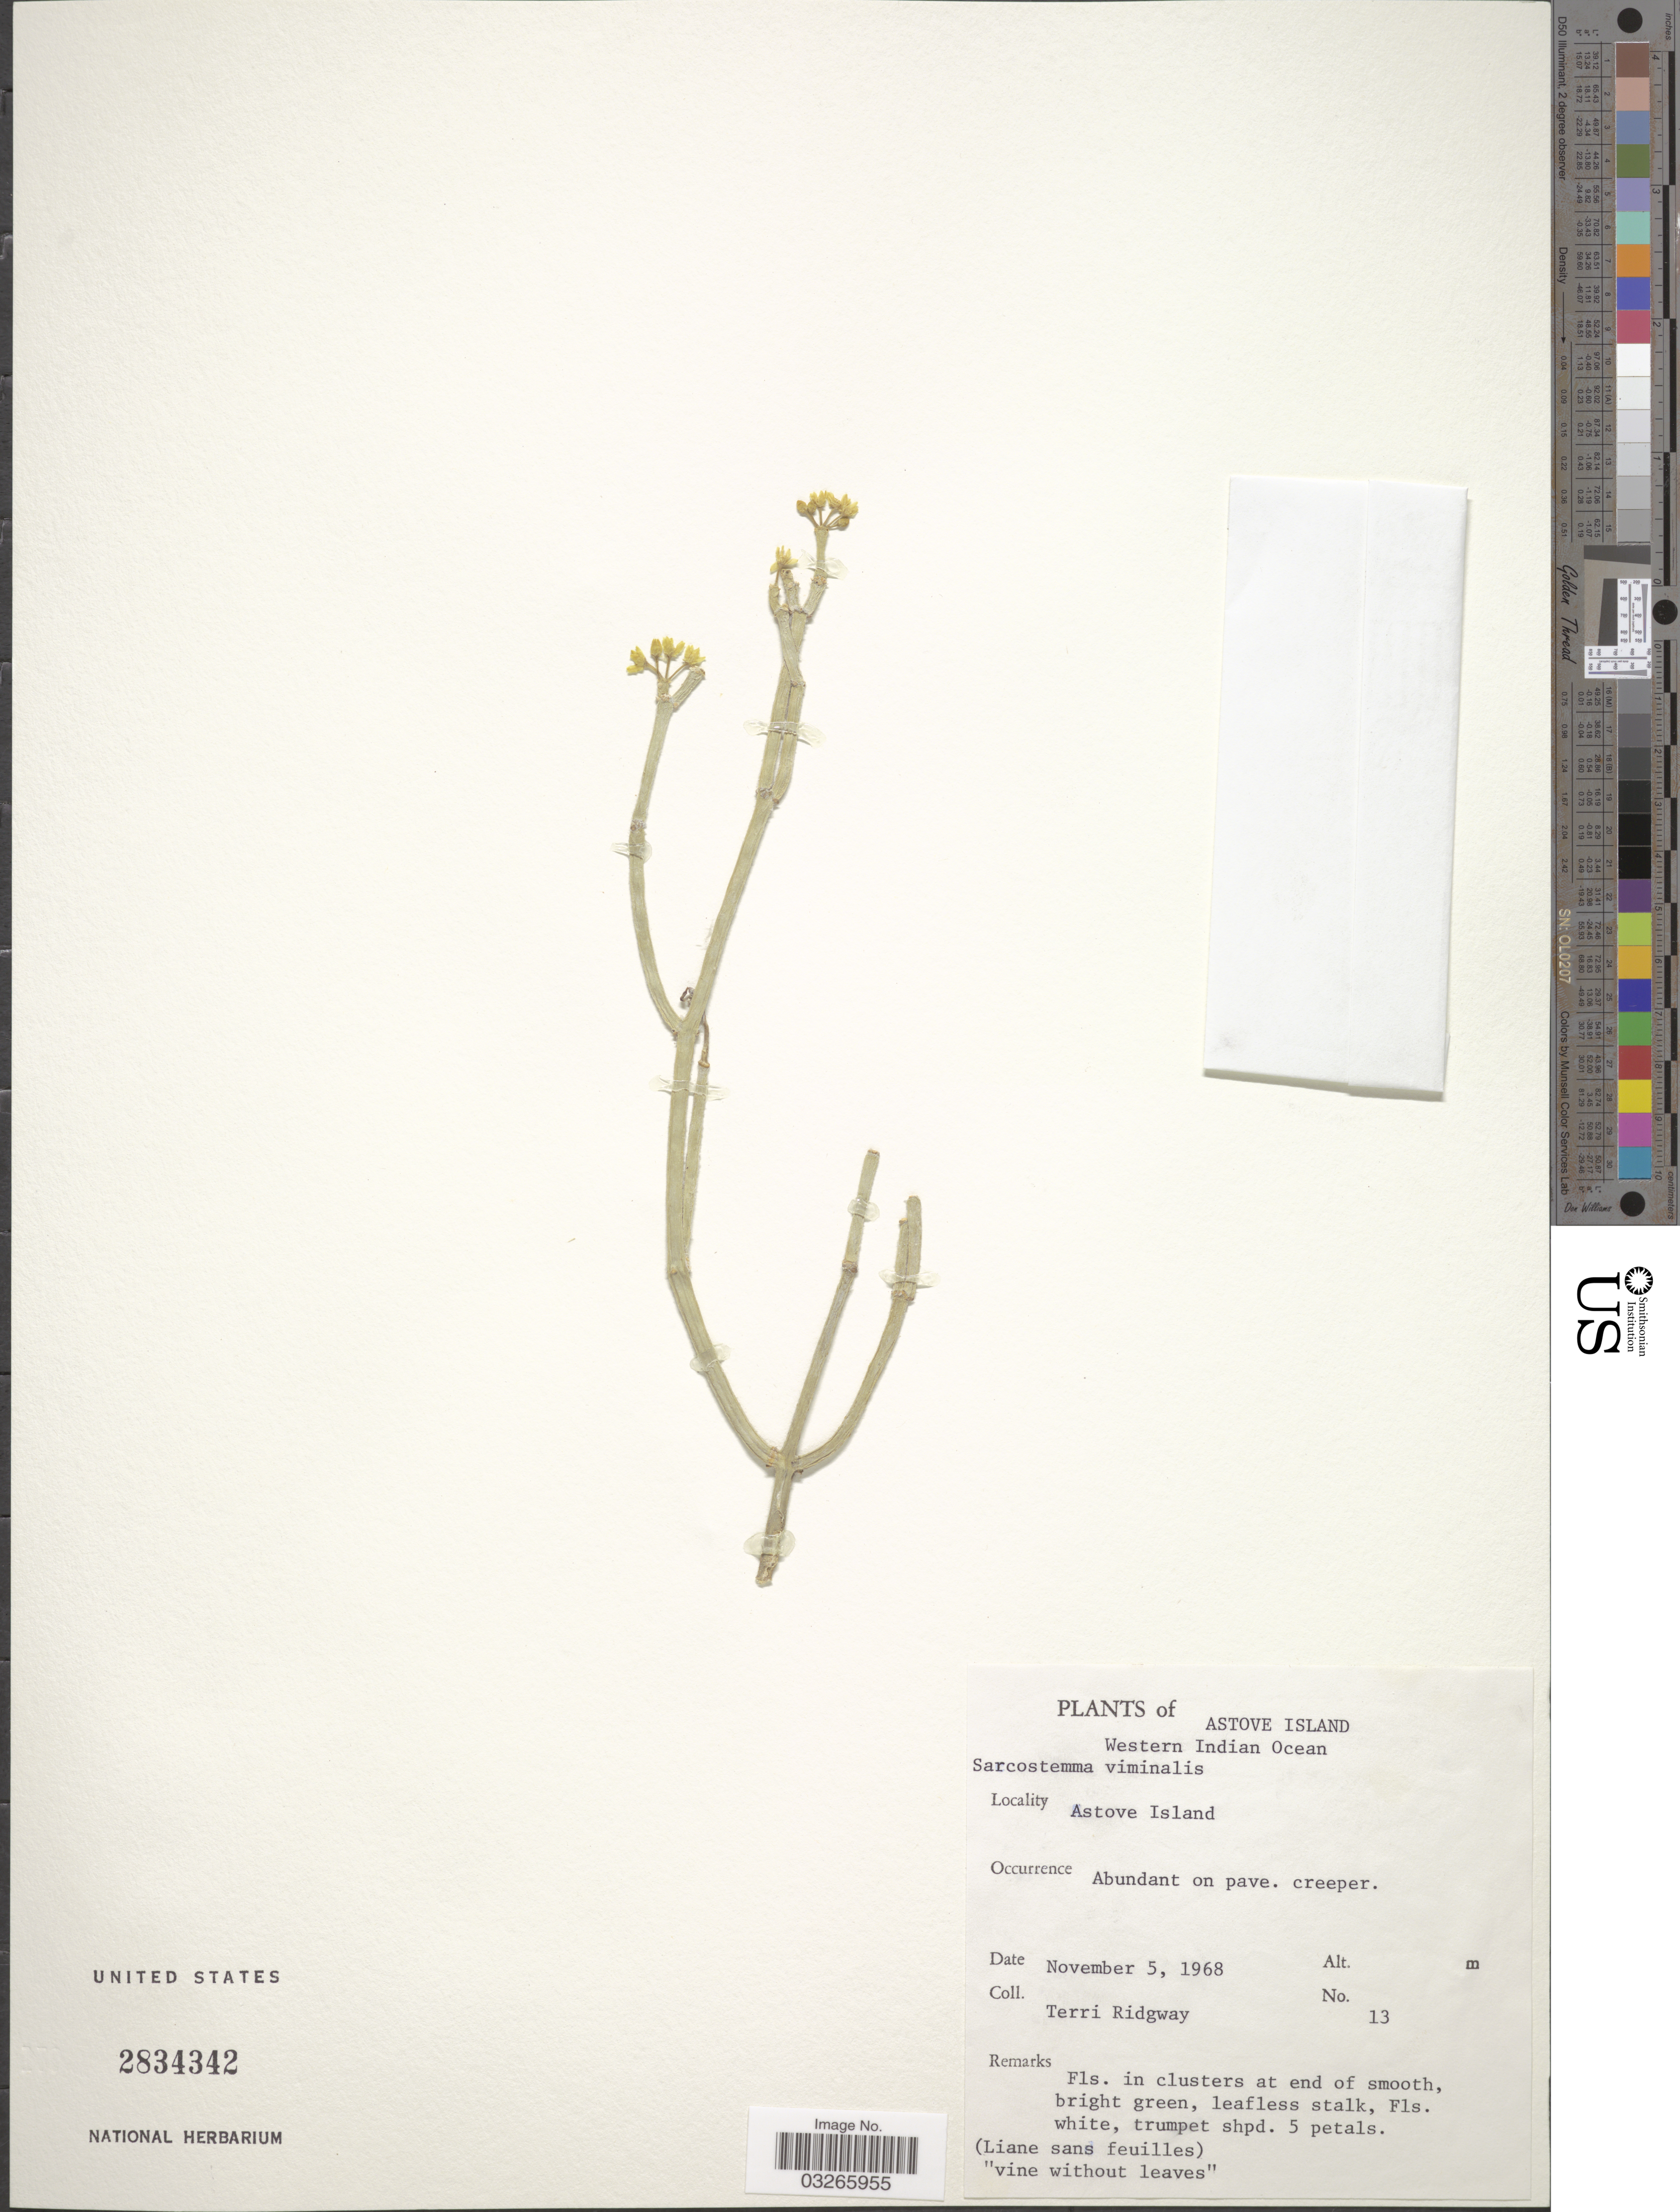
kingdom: Plantae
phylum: Tracheophyta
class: Magnoliopsida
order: Gentianales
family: Apocynaceae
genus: Sarcostemma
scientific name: Sarcostemma viminale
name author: (Linn) R. Br.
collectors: T. Ridgway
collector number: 13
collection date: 1968-11-05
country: Seychelles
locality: Astove Island. Western Indian Ocean. Astove Island.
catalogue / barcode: US 2834342